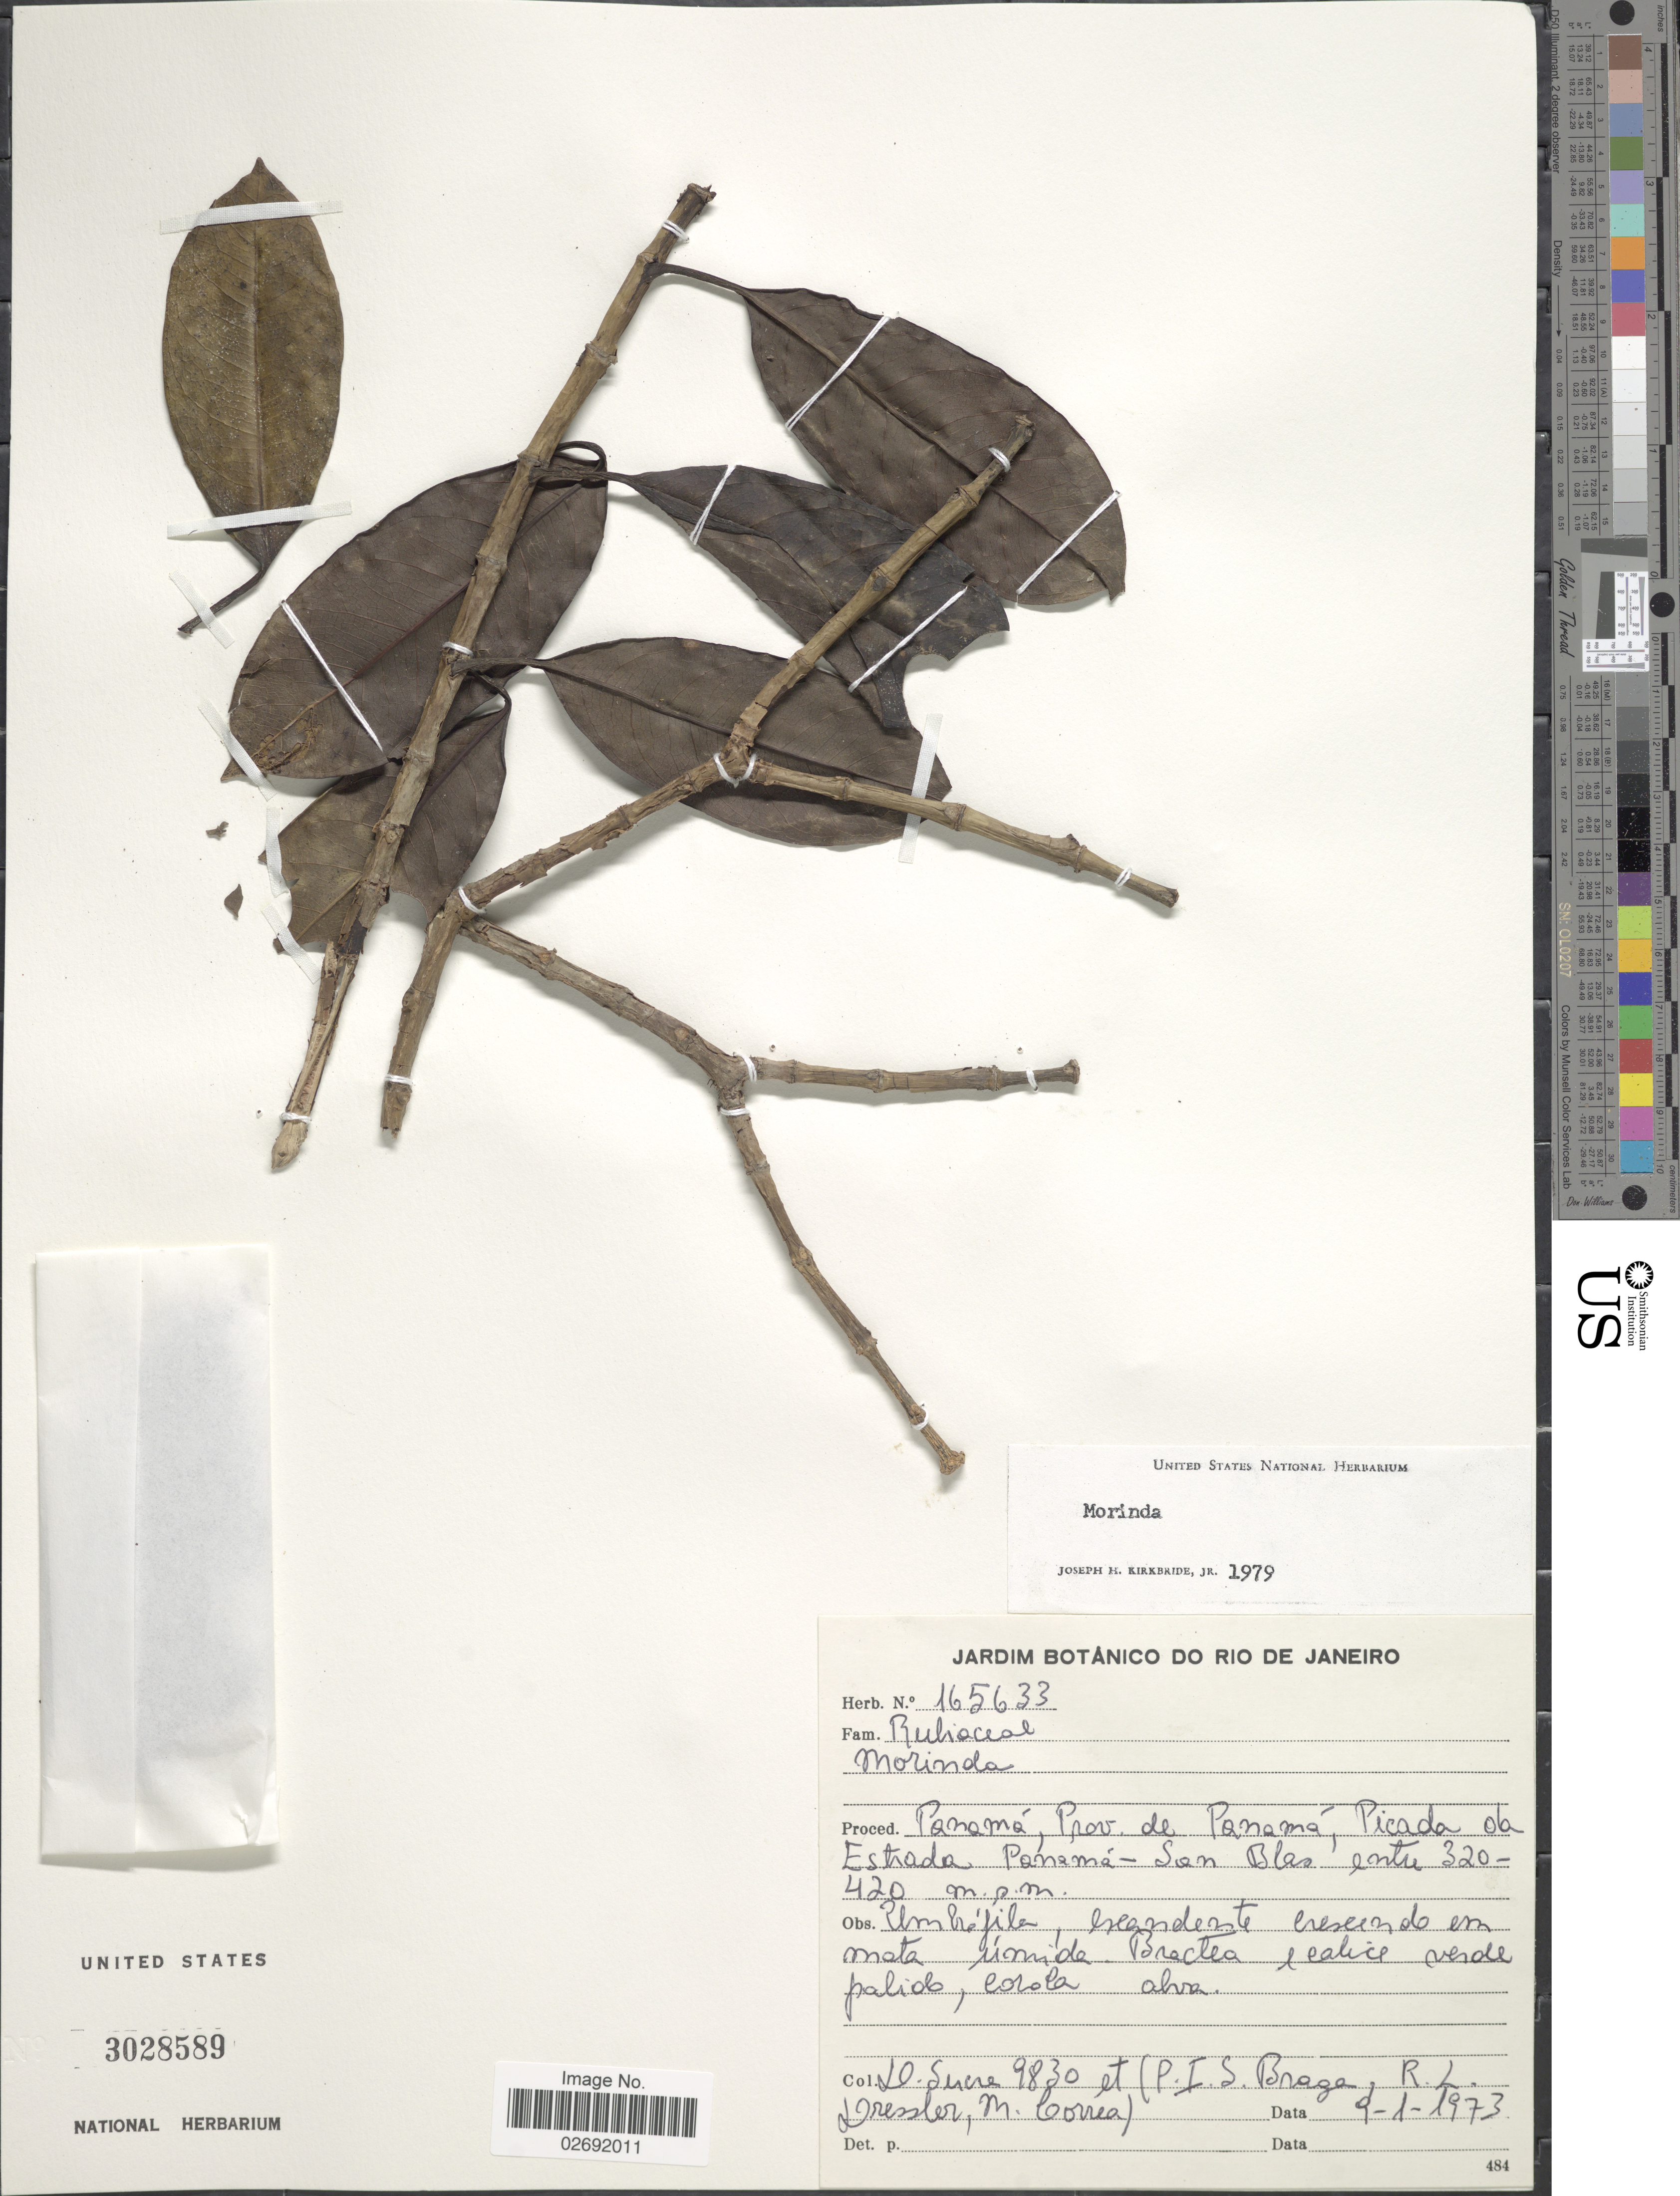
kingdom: Plantae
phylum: Tracheophyta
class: Magnoliopsida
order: Gentianales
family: Rubiaceae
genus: Morinda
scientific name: Morinda sp.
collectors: D. Sucre, P. I. S. Braga, R. Dressler & M. Correa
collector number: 9830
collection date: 1973-01-09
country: Panama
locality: Picada da Estrada Panamá - San Blas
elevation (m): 320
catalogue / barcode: US 3028589